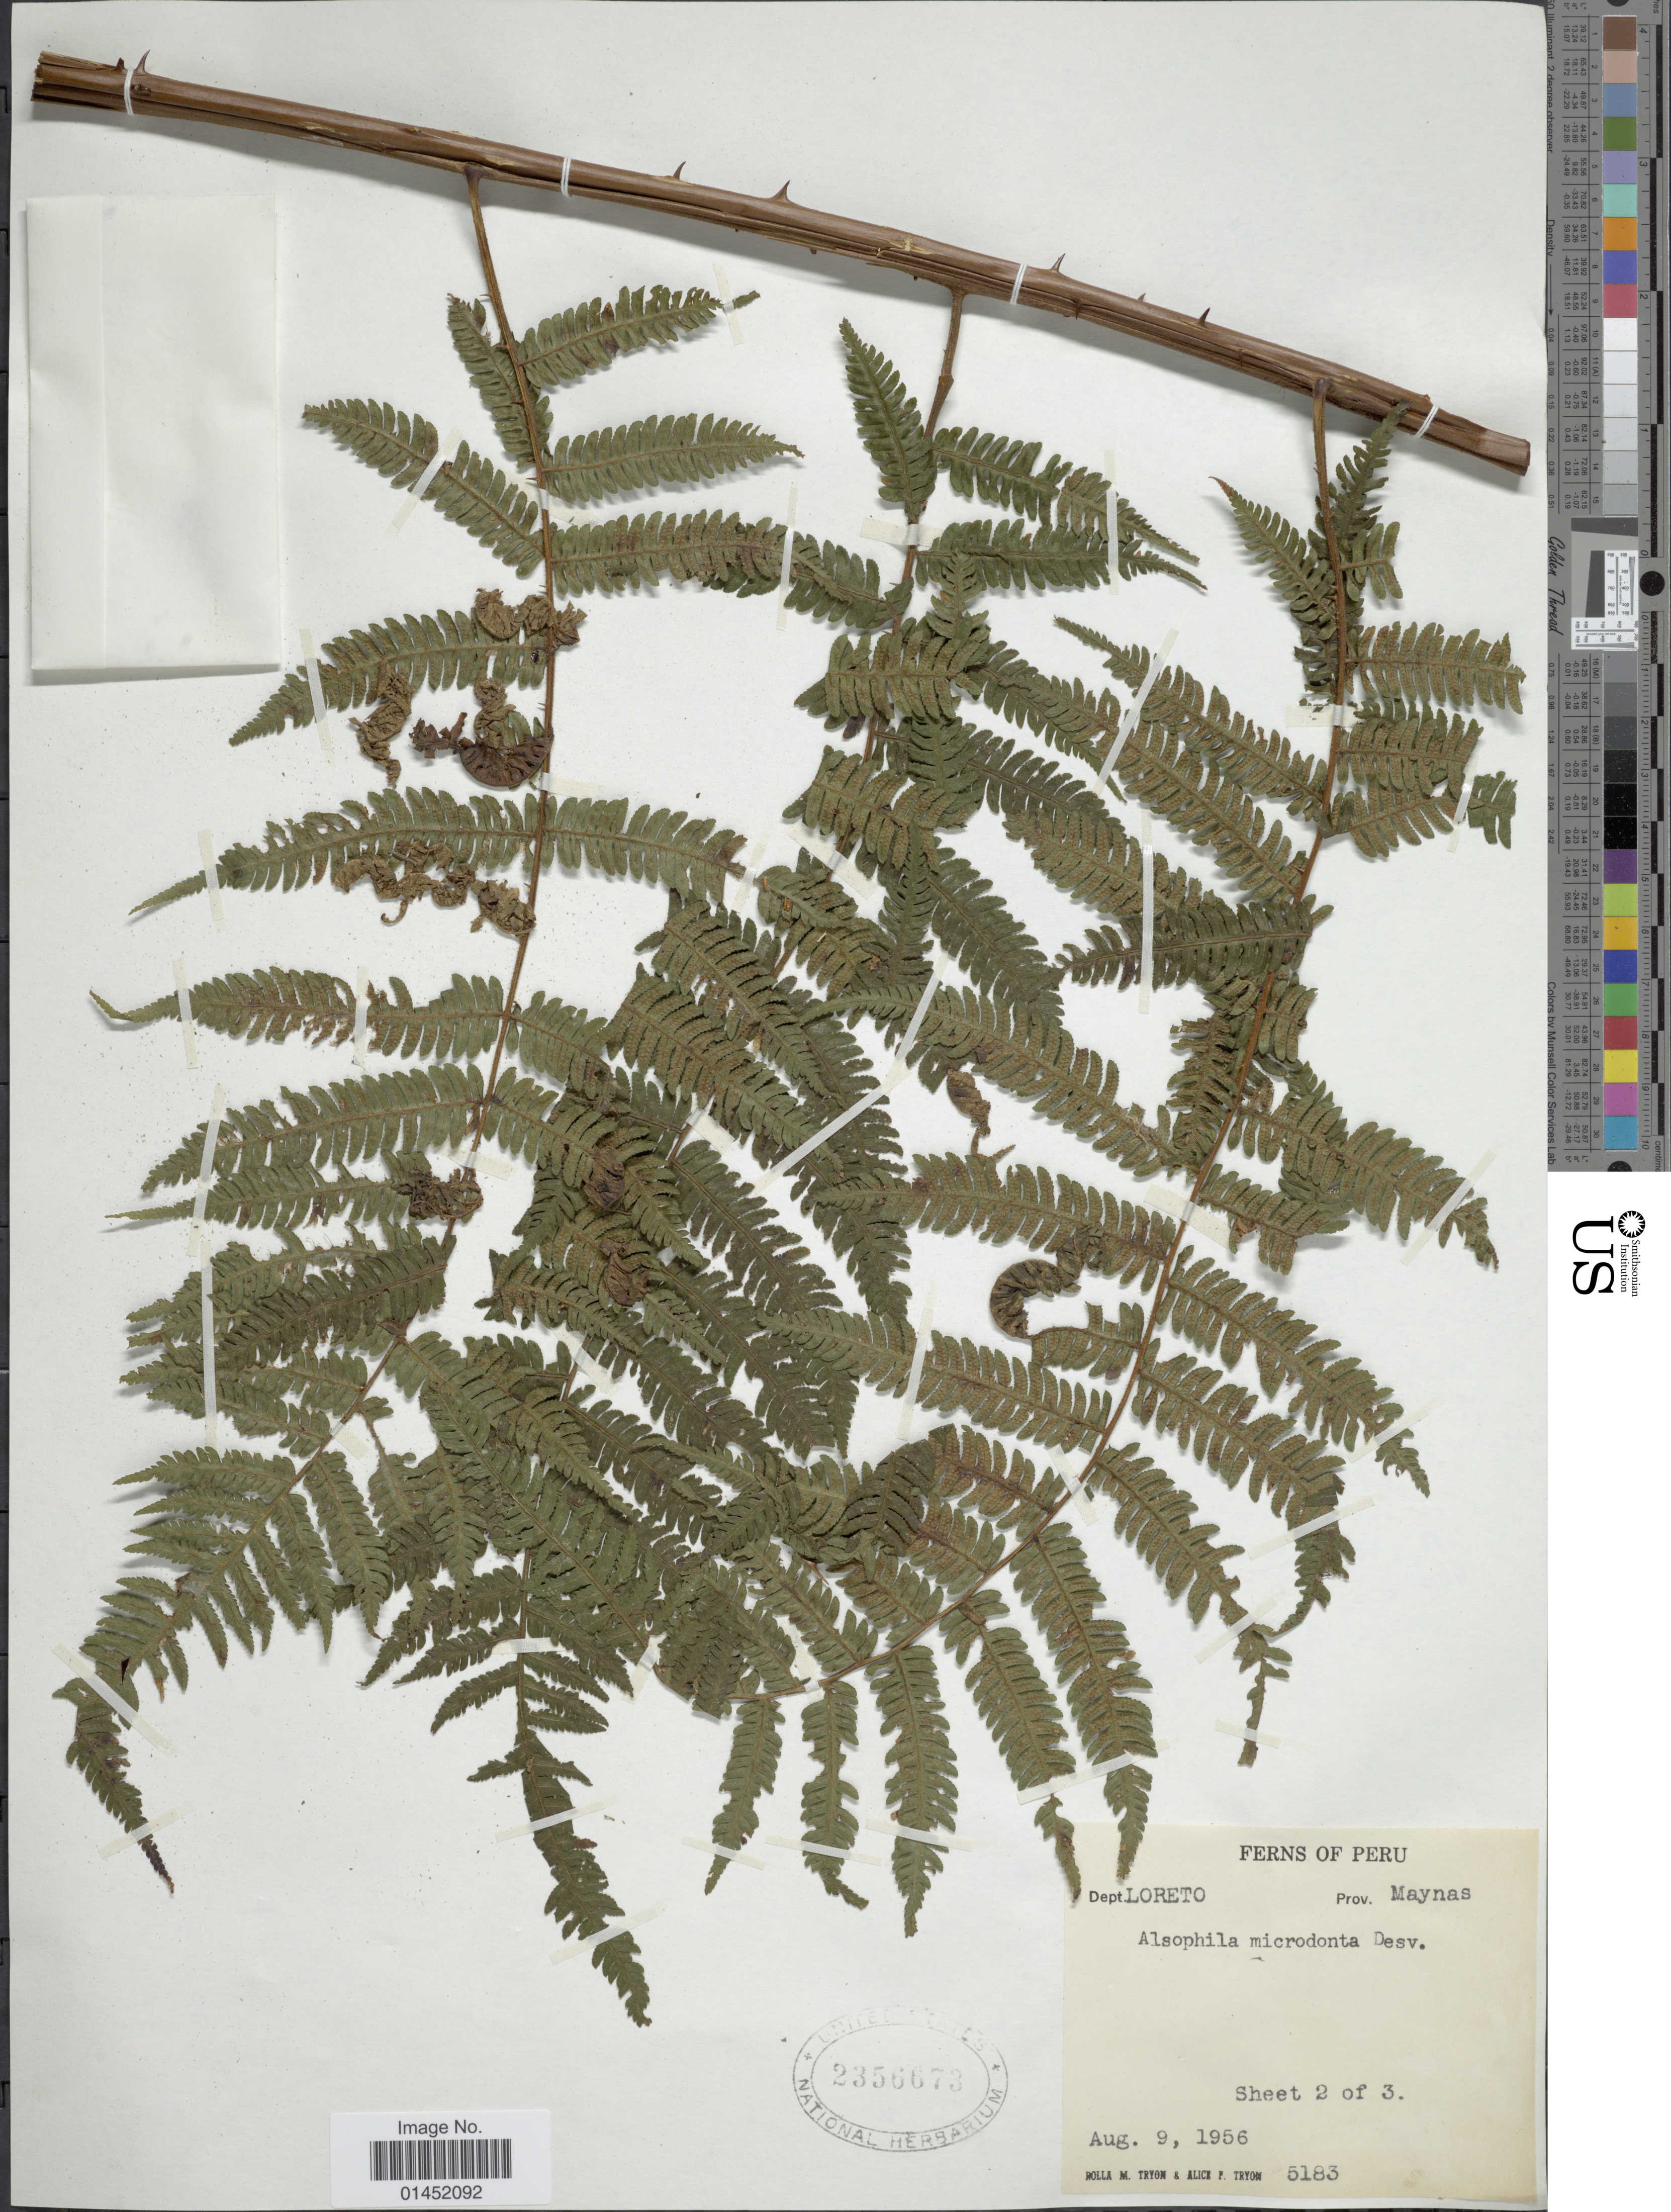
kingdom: Plantae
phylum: Tracheophyta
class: Polypodiopsida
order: Cyatheales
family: Cyatheaceae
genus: Cyathea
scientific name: Cyathea microdonta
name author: (Desv.) Domin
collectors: R. M. Tryon & A. F. Tryon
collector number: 5183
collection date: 1956-08-09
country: Peru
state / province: Loreto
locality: Prov. Maynas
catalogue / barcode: US 2356673